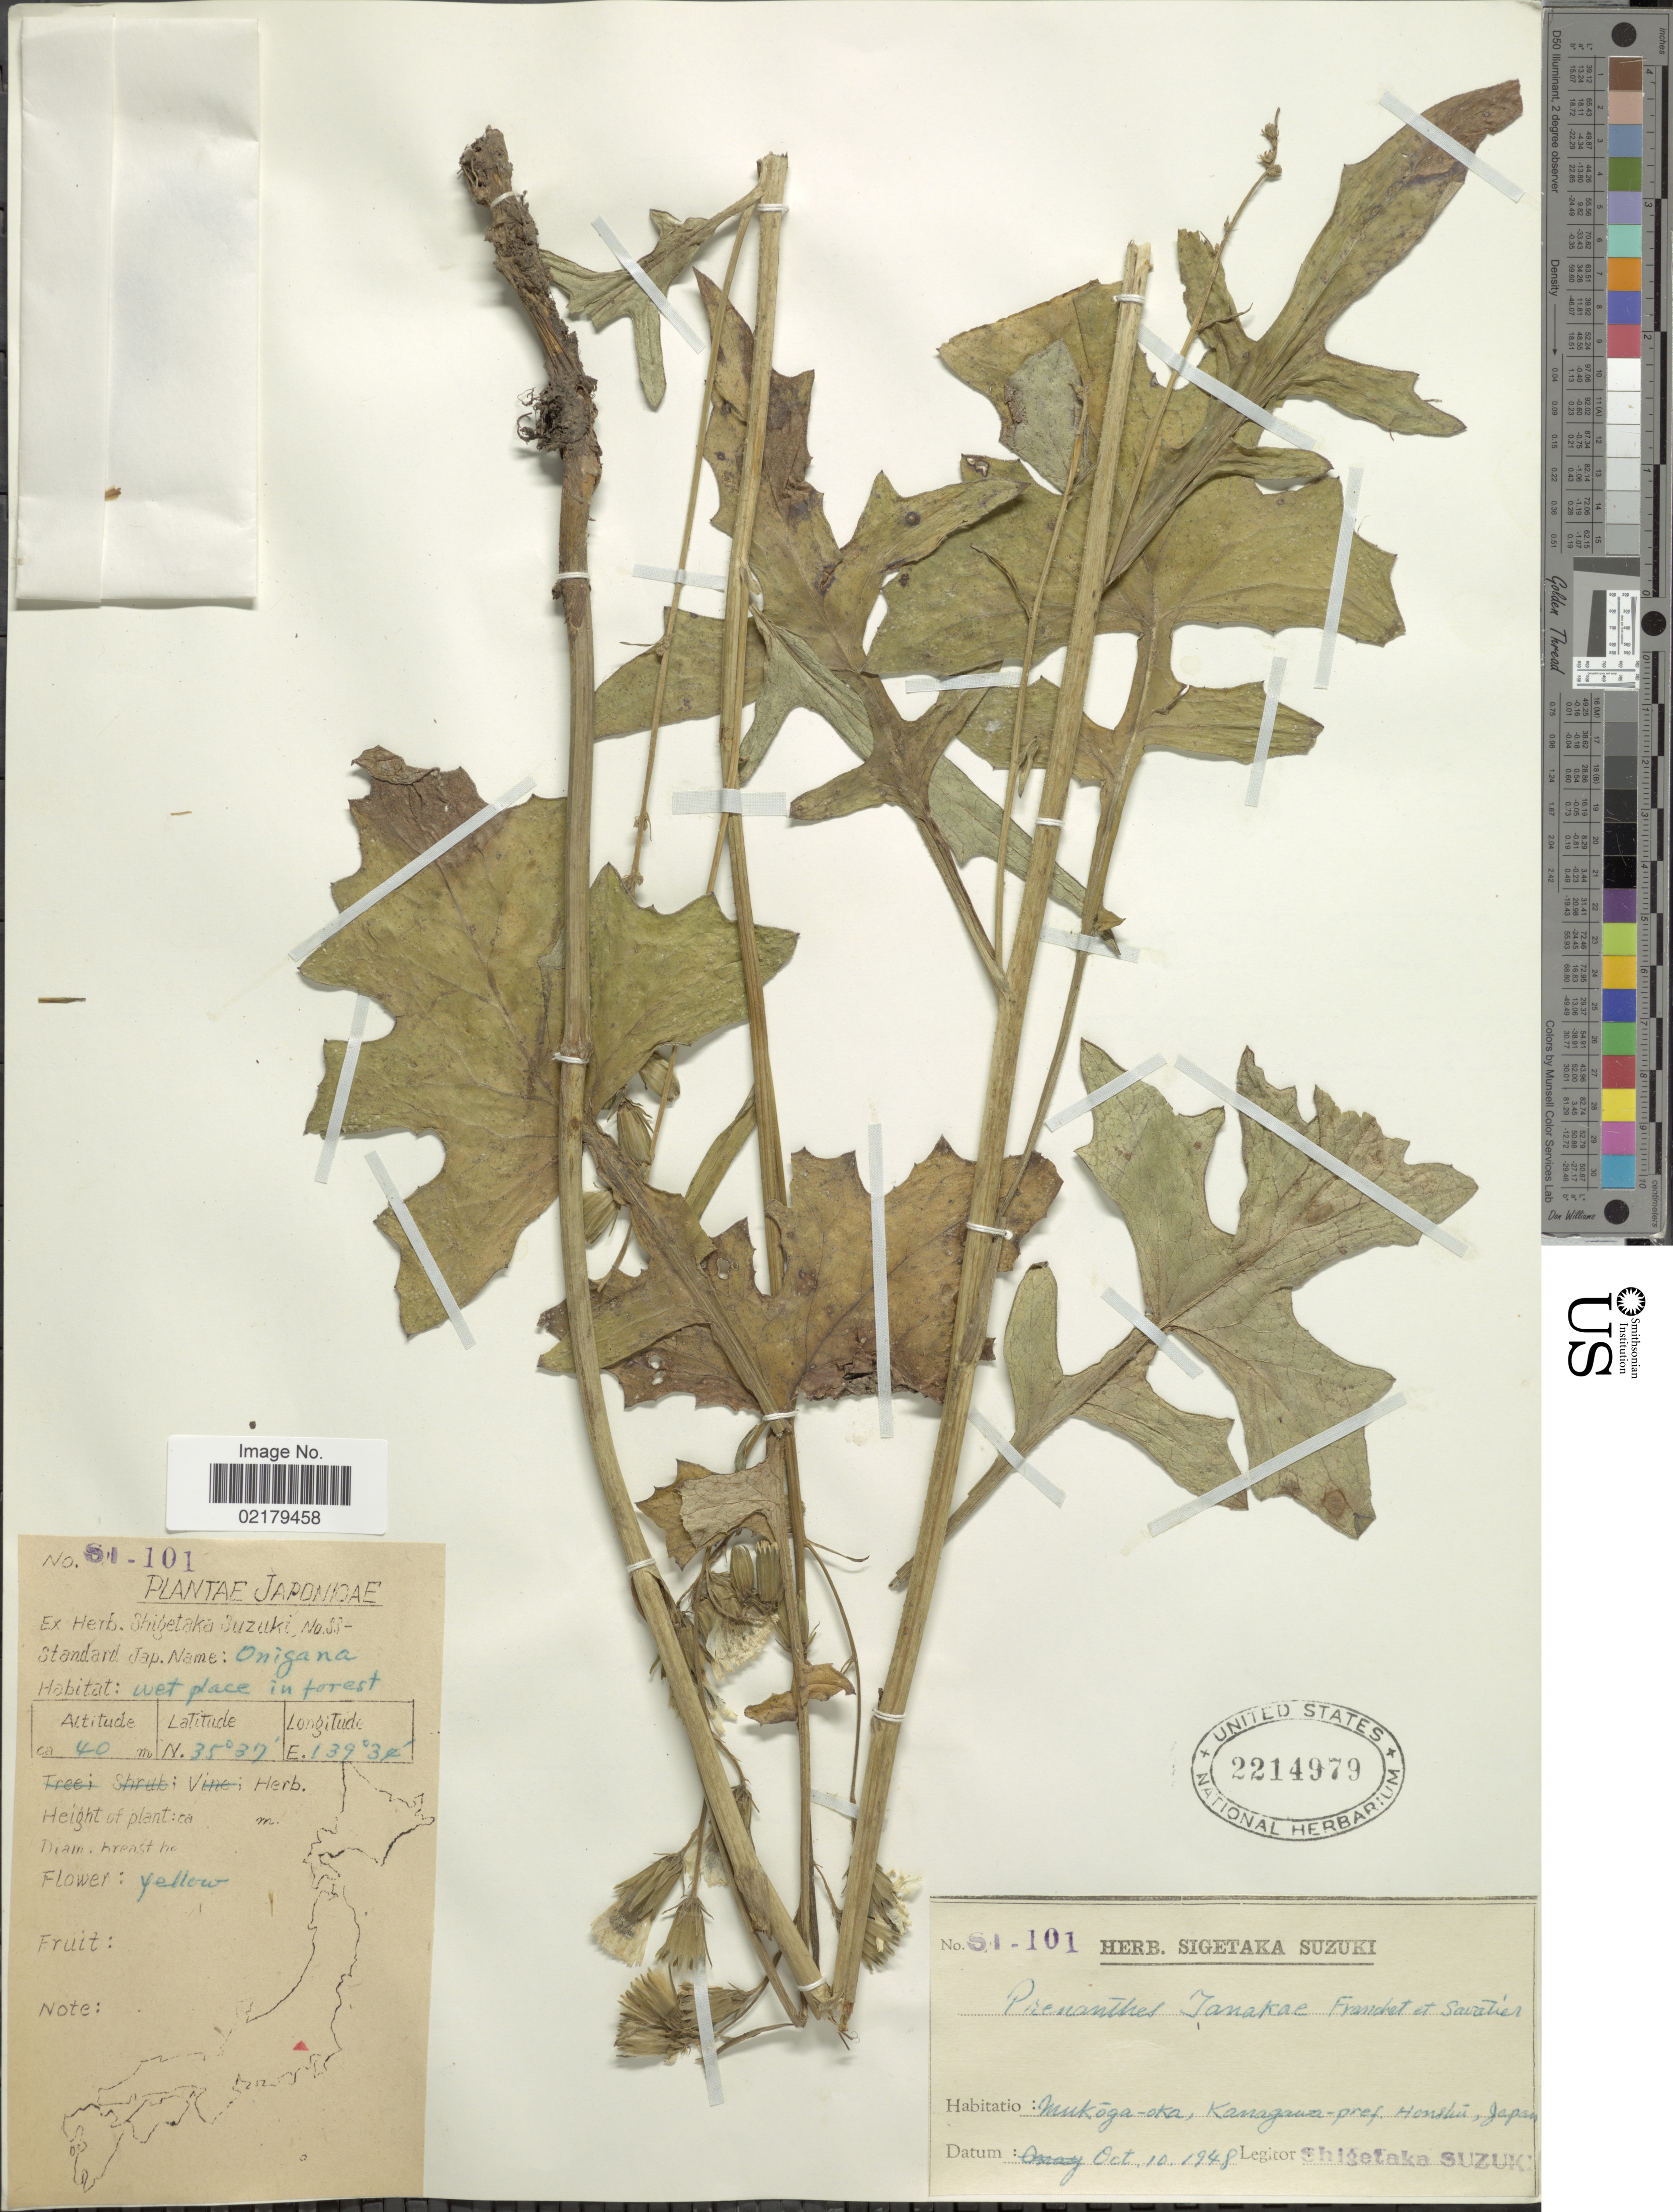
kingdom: Plantae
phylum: Tracheophyta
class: Magnoliopsida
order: Asterales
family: Asteraceae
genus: Prenanthes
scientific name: Prenanthes tanakae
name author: (Koidz.) Koidz.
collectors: S. Suzuki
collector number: SI-101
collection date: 1948-10-10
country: Japan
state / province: Kanagawa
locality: Muköga-oka, Kanagawa-pref Honshu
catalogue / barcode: US 2214979